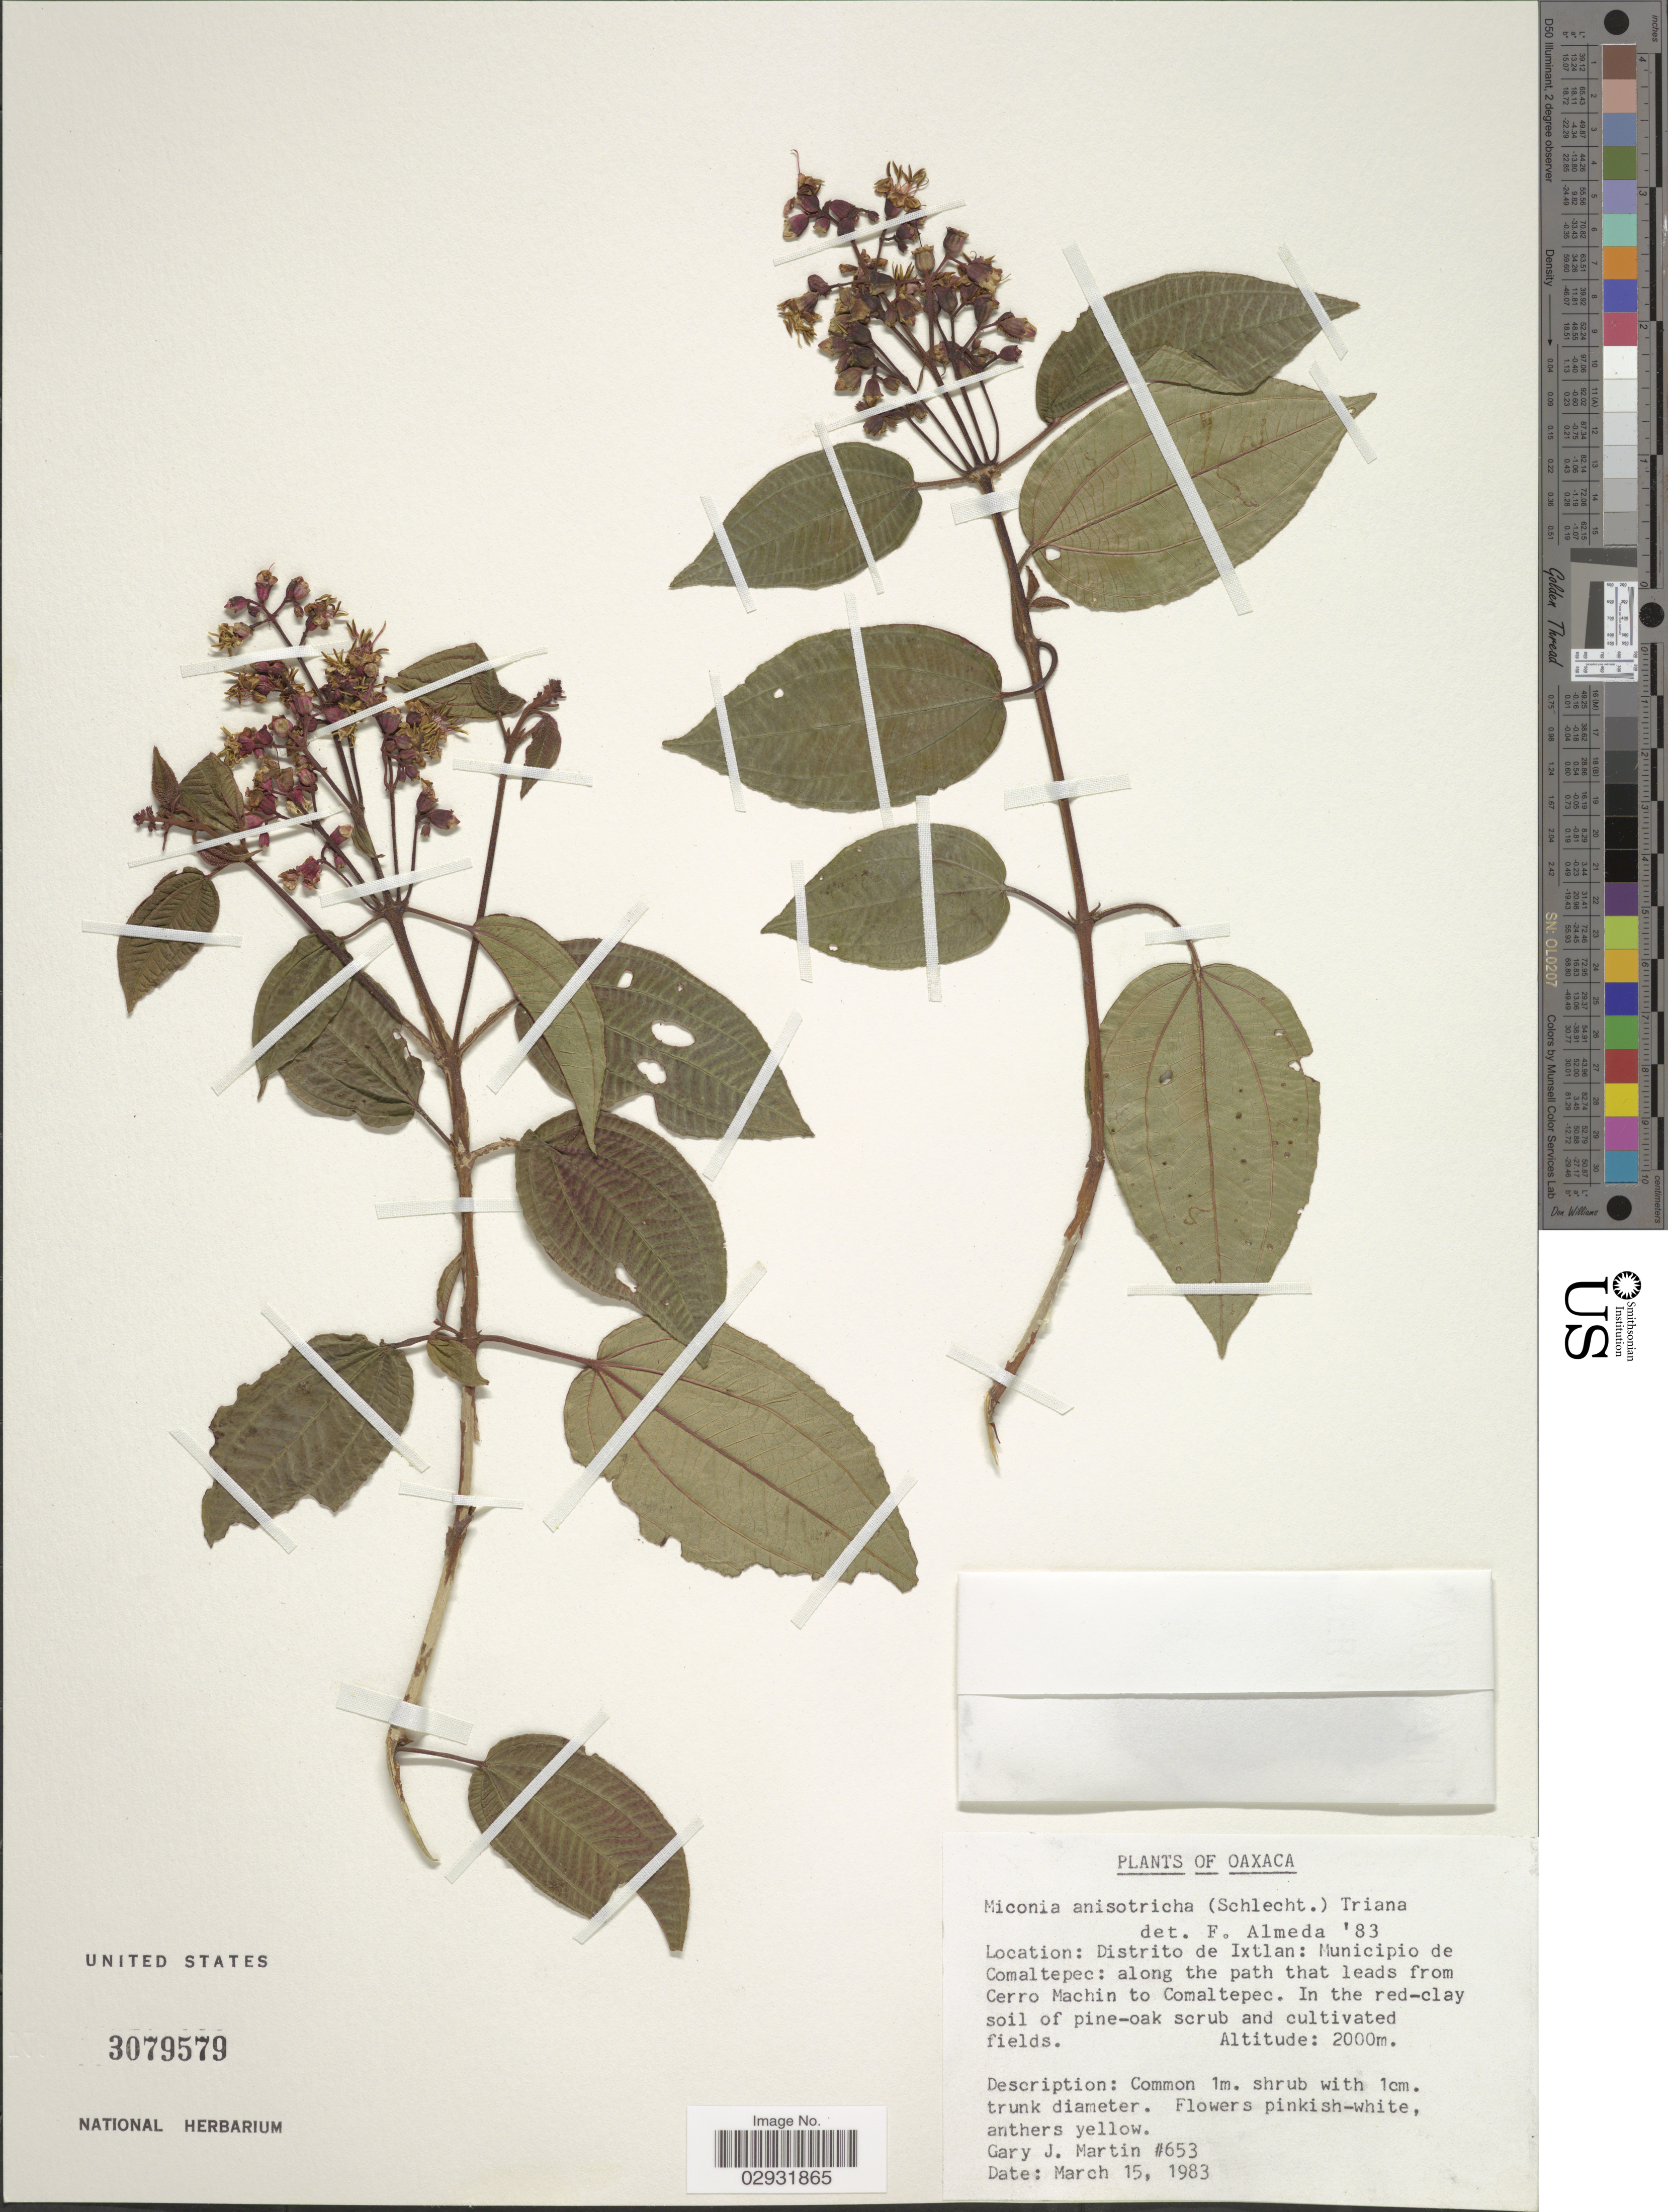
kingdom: Plantae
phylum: Tracheophyta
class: Magnoliopsida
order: Myrtales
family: Melastomataceae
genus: Miconia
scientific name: Miconia anisotricha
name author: (Schltdl.) Triana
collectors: G. J. Martin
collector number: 653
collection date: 1983-03-15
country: Mexico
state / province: Oaxaca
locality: Distrito de Ixtlan: Municipio de Comaltepec: along the path that leads from Cerro Machin to Comaltepec.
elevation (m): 2000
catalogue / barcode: US 3079579